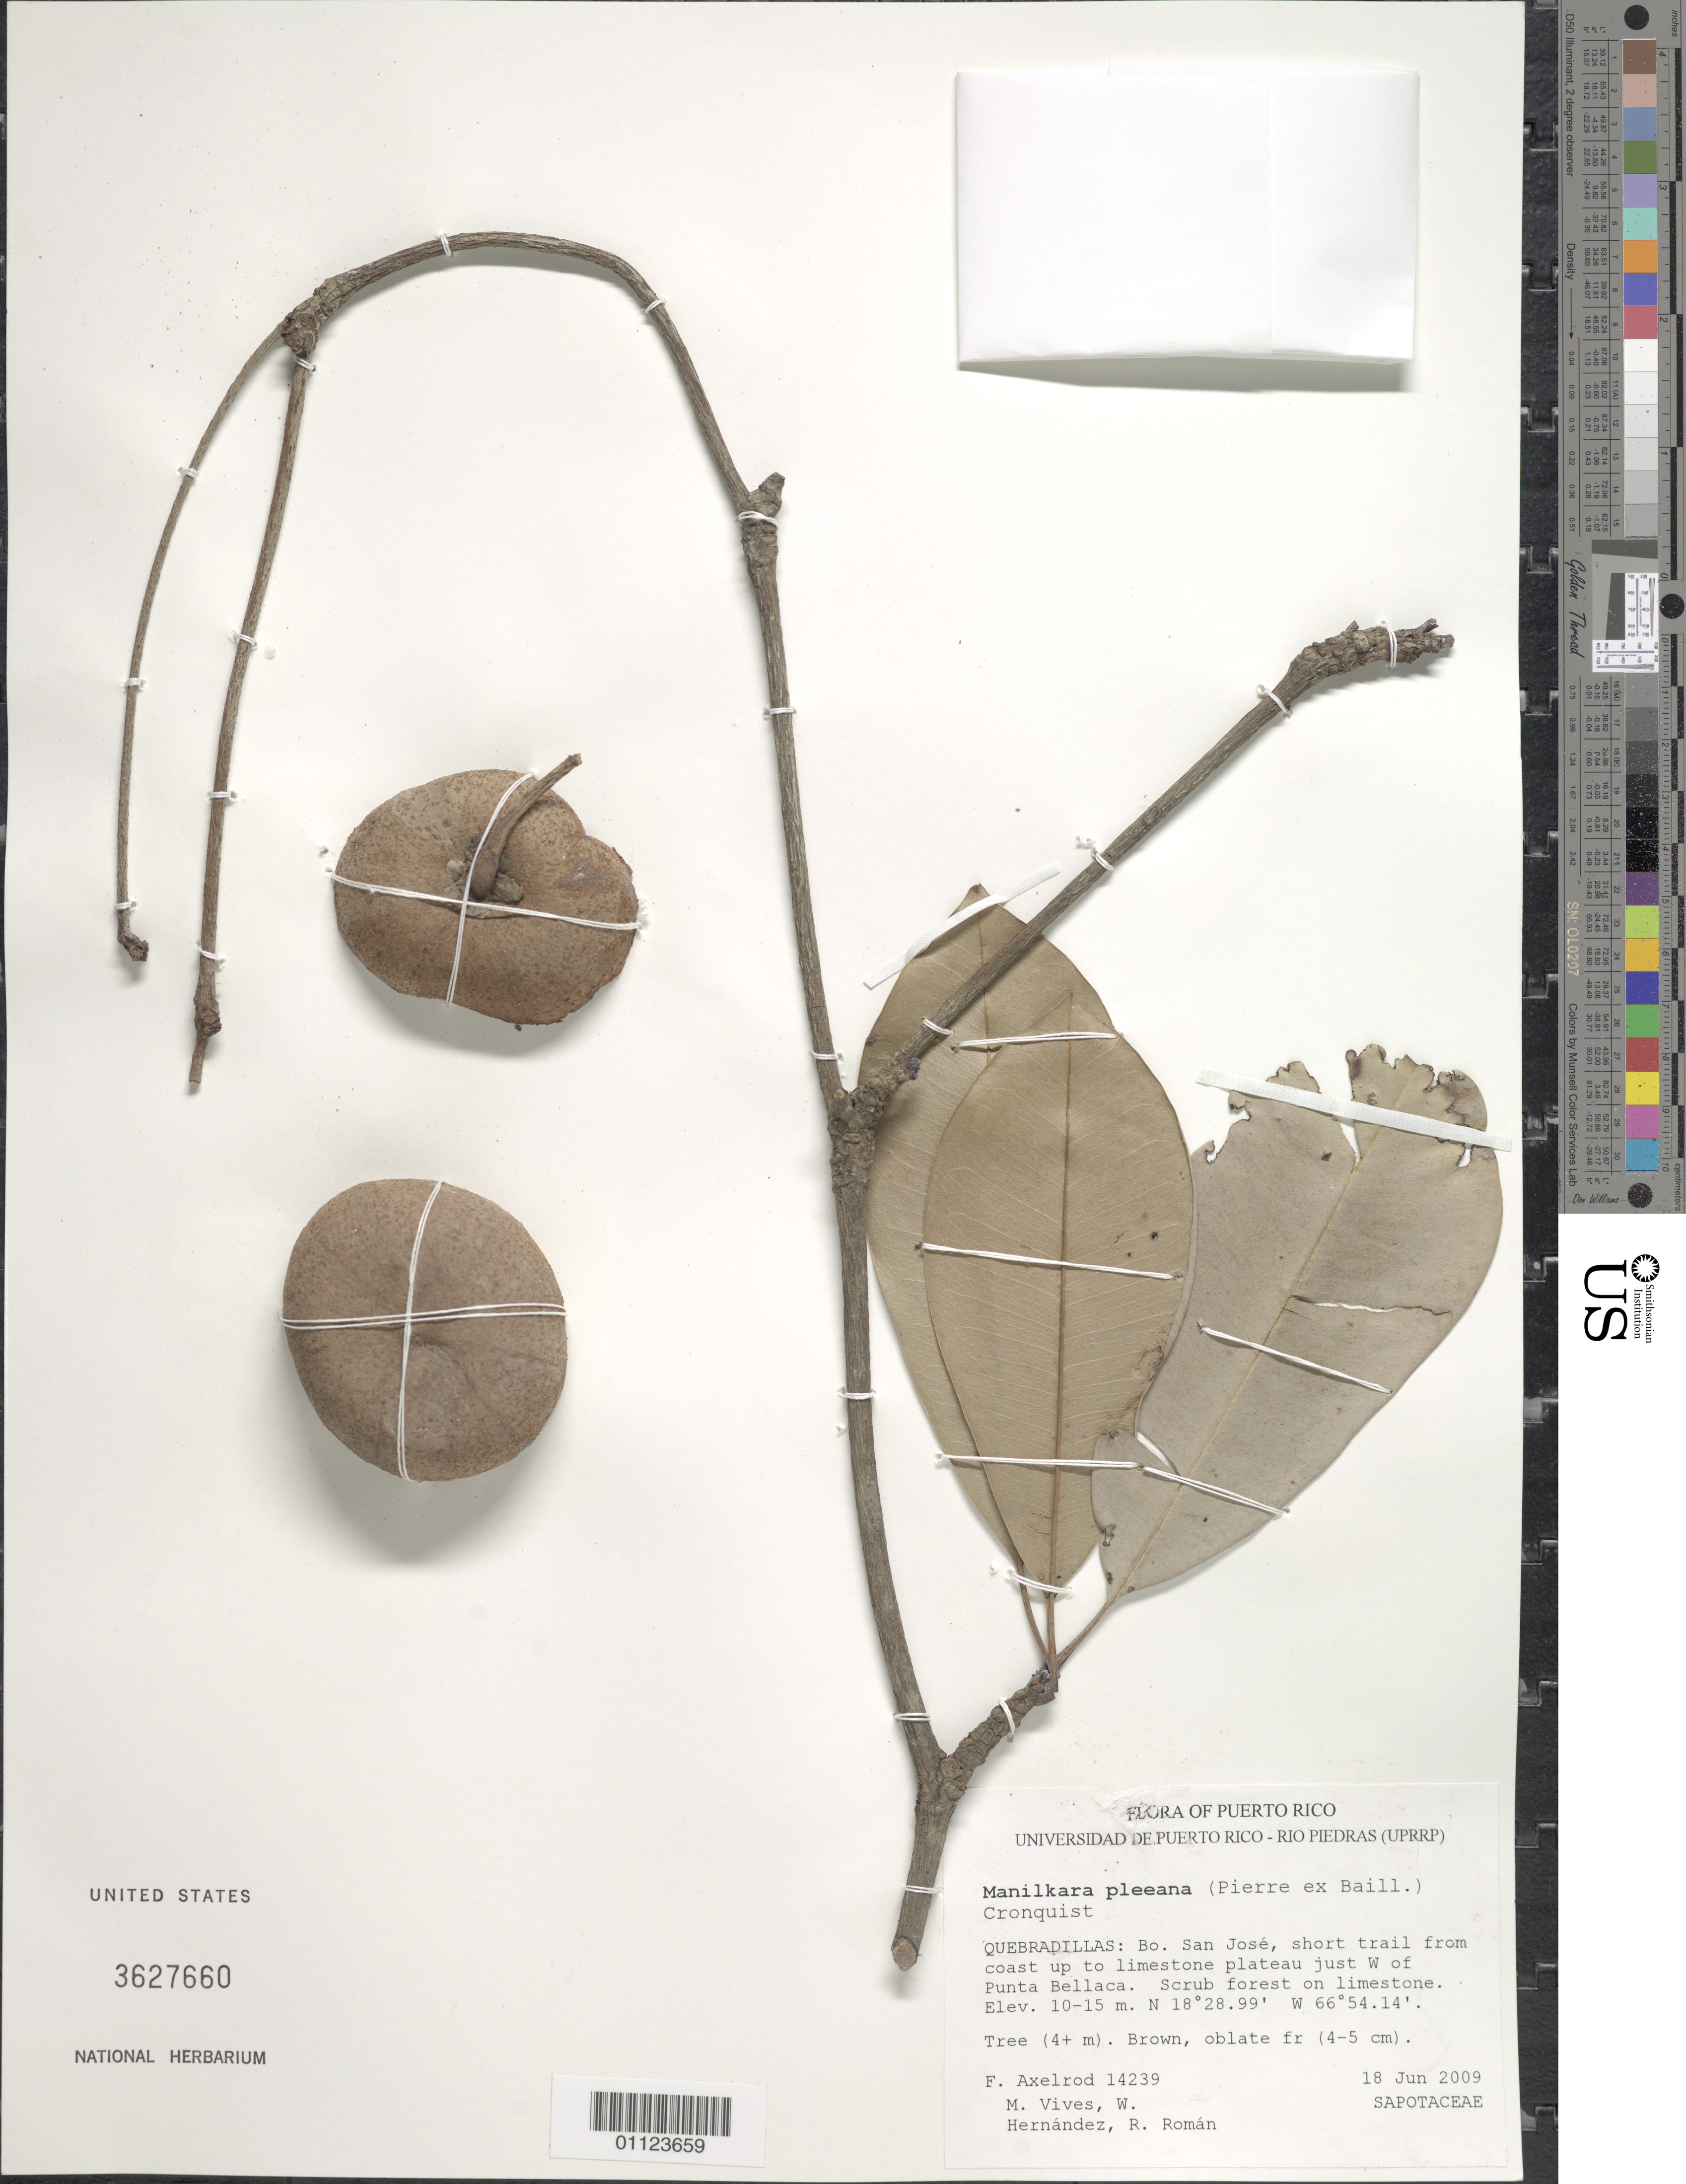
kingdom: Plantae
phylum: Tracheophyta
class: Magnoliopsida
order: Ericales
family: Sapotaceae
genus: Manilkara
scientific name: Manilkara pleeana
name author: (Pierre ex Baill.) Cronq.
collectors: F. S. Axelrod, M. Vives, W. Hernández & R. Román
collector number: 14239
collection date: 2009-06-18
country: Puerto Rico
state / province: Quebradillas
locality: Bo. San José, short trail from coast up to limestone plateau just W of Punta Bellaca.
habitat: Scrub forest on limestone.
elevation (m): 10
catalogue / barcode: US 3627660